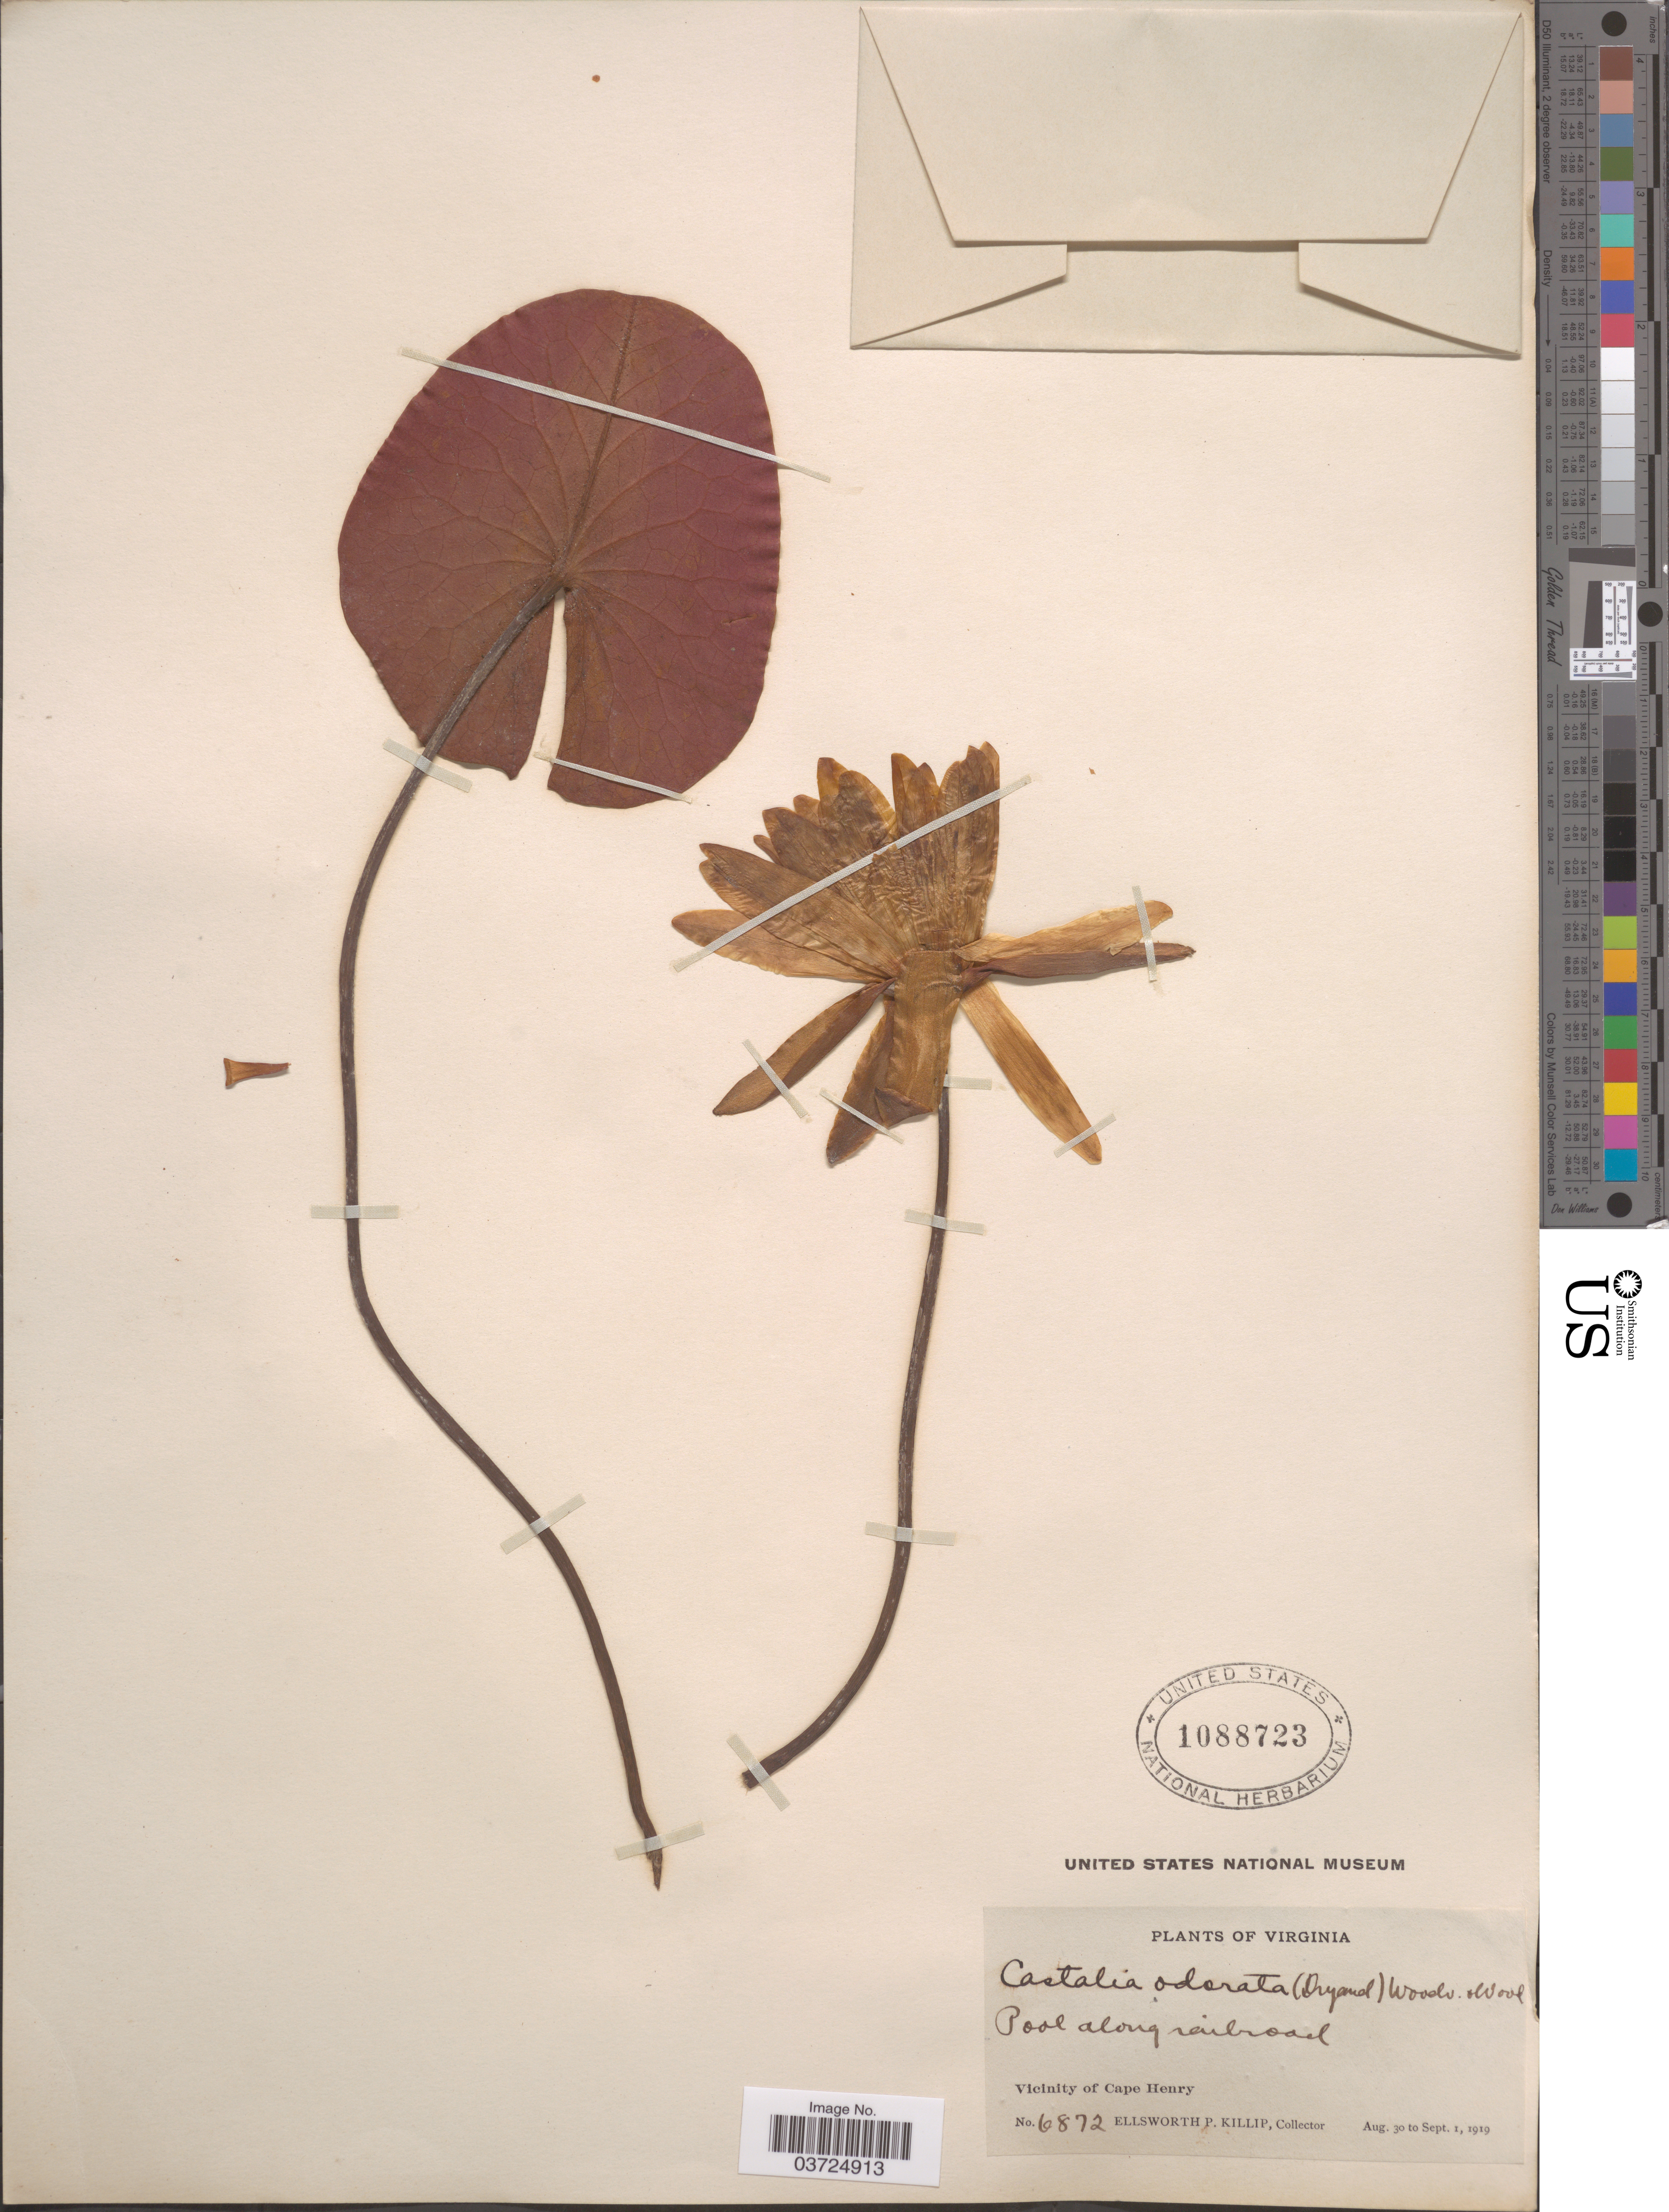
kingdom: Plantae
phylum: Tracheophyta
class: Magnoliopsida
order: Nymphaeales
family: Nymphaeaceae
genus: Nymphaea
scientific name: Nymphaea odorata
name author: Aiton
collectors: E. P. Killip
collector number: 6872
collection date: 1919-08-30/1919-09-01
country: United States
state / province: Virginia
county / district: City of Virginia Beach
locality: Pool along railroad. Vicinity of Cape Henry.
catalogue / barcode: US 1088723